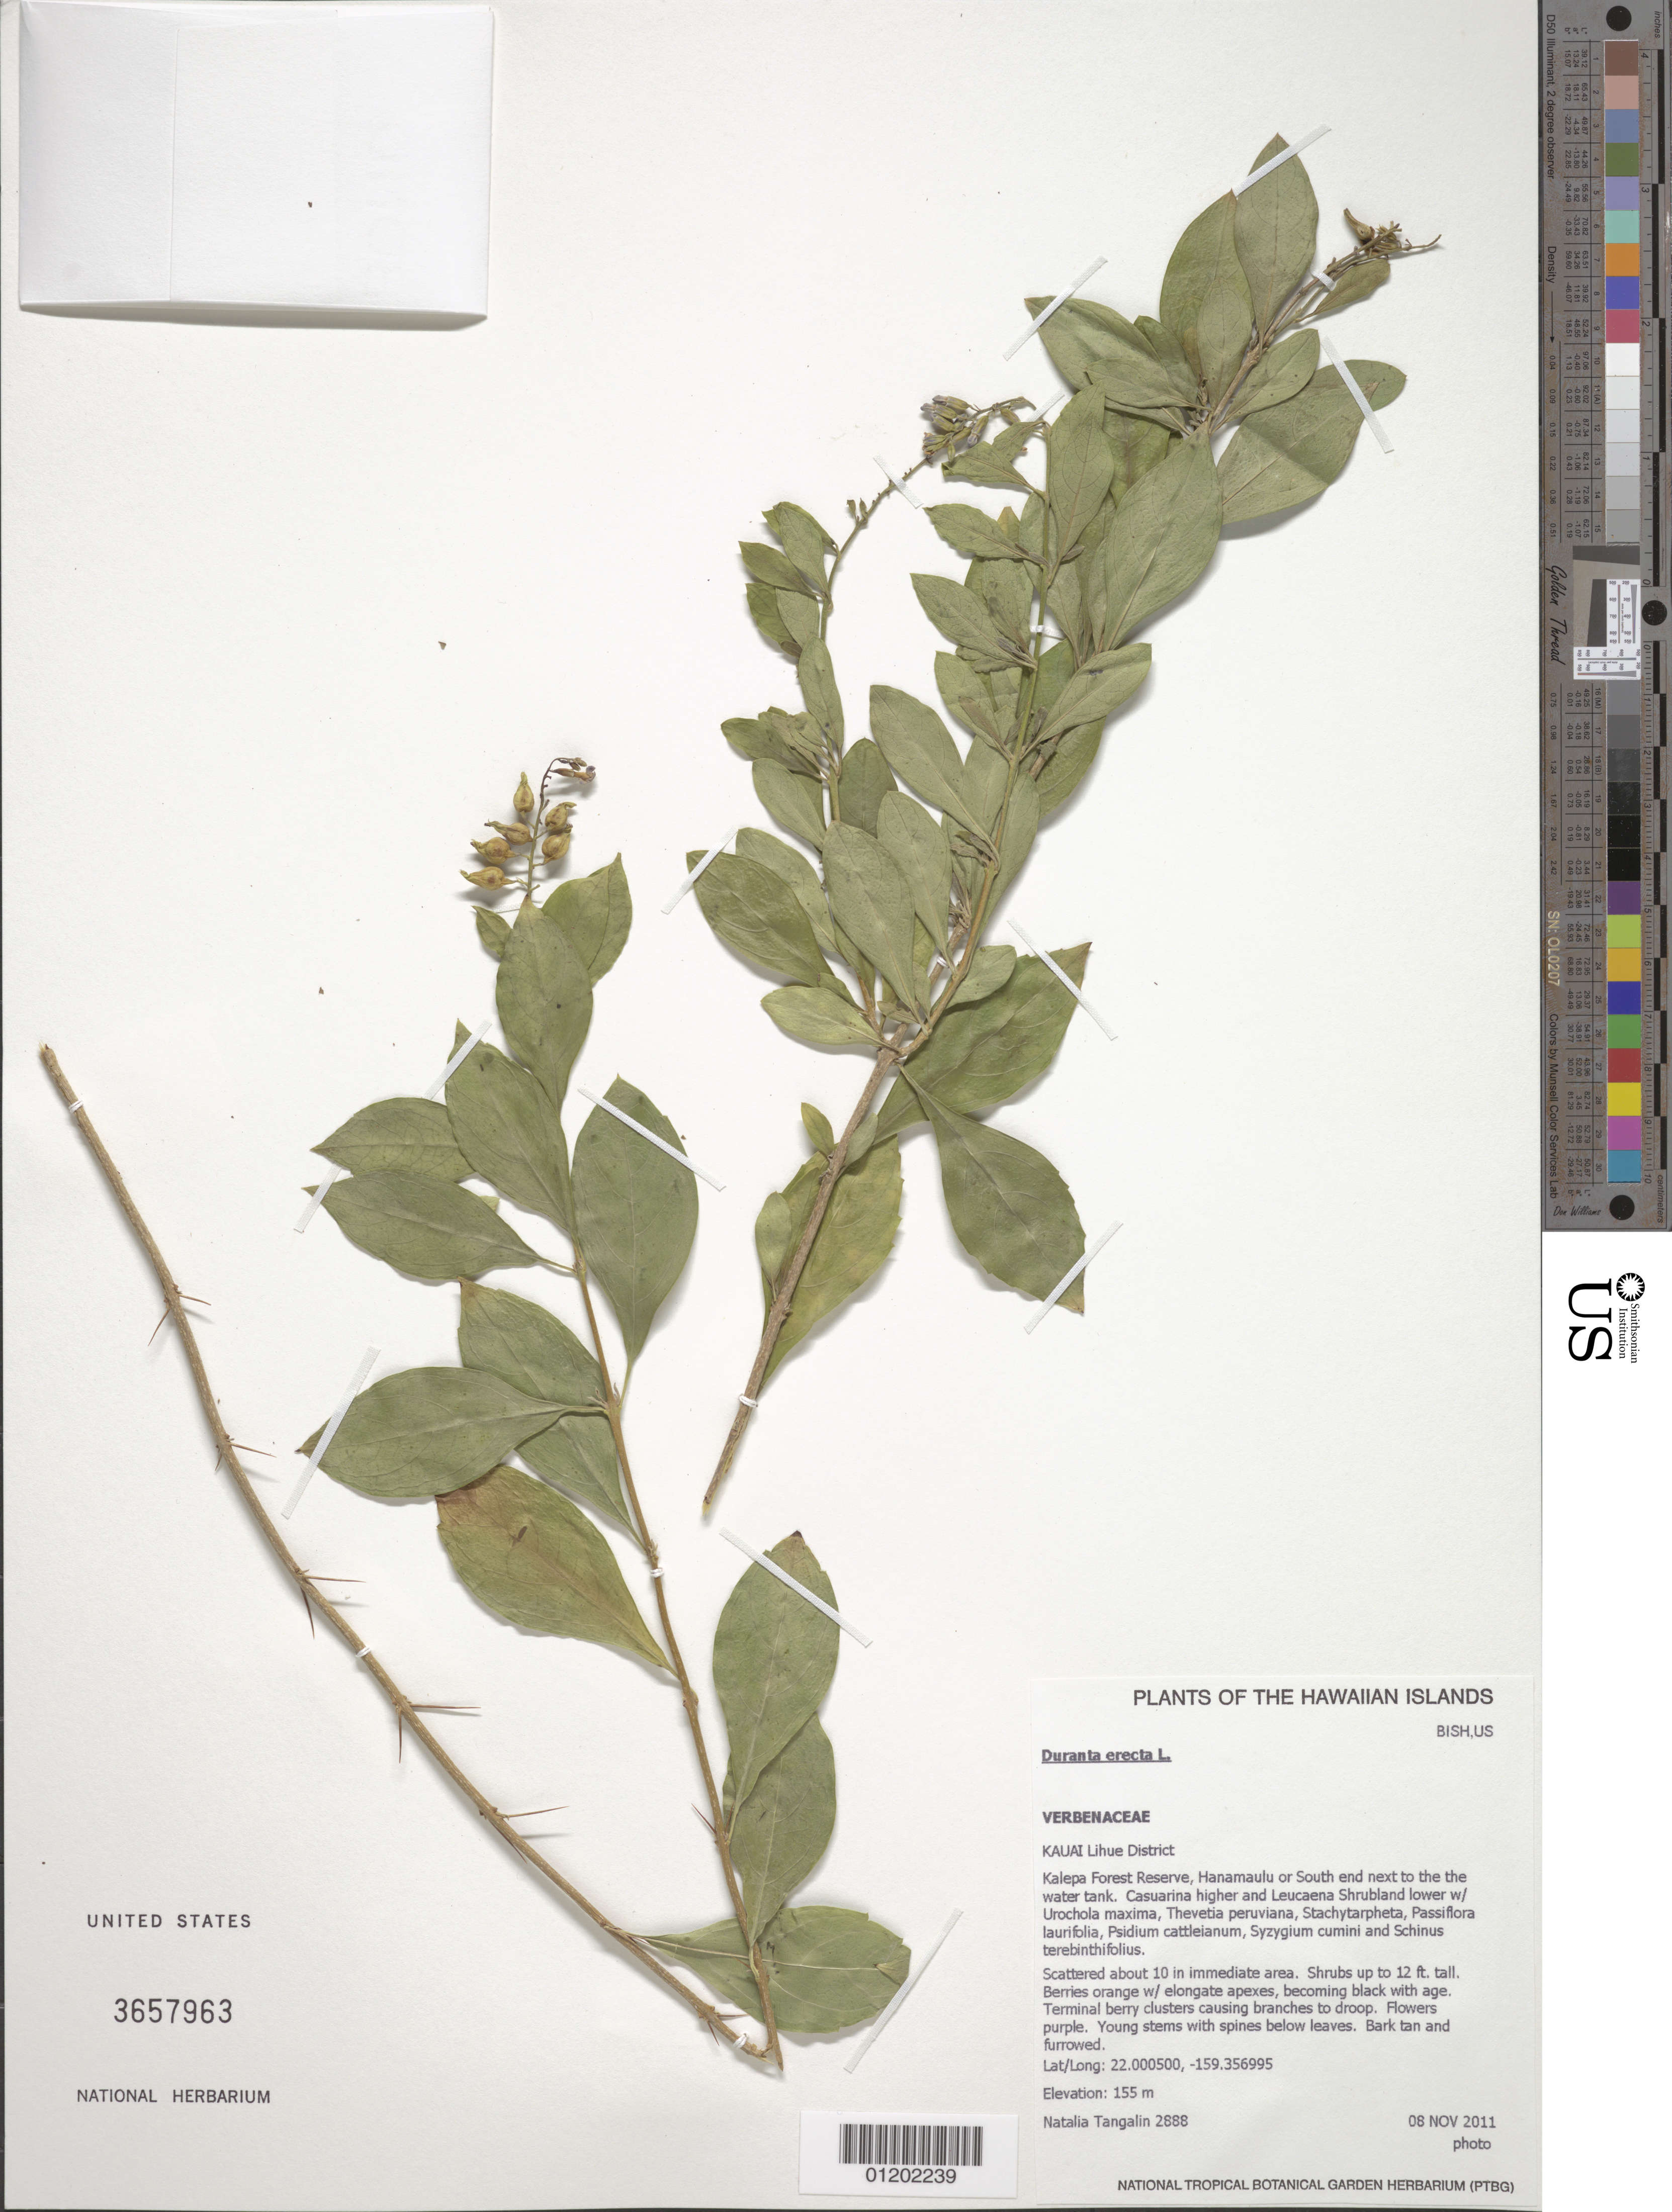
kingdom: Plantae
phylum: Tracheophyta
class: Magnoliopsida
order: Lamiales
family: Verbenaceae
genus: Duranta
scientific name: Duranta erecta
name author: L.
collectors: N. Tangalin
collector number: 2888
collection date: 2011-11-08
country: United States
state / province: Hawaii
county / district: Kauai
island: Kaua'i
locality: Lihue District, Kalepa Forest Reserve, Hanamaulu or South end past the water tank.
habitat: Shrubland.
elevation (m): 155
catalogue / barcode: US 3657963